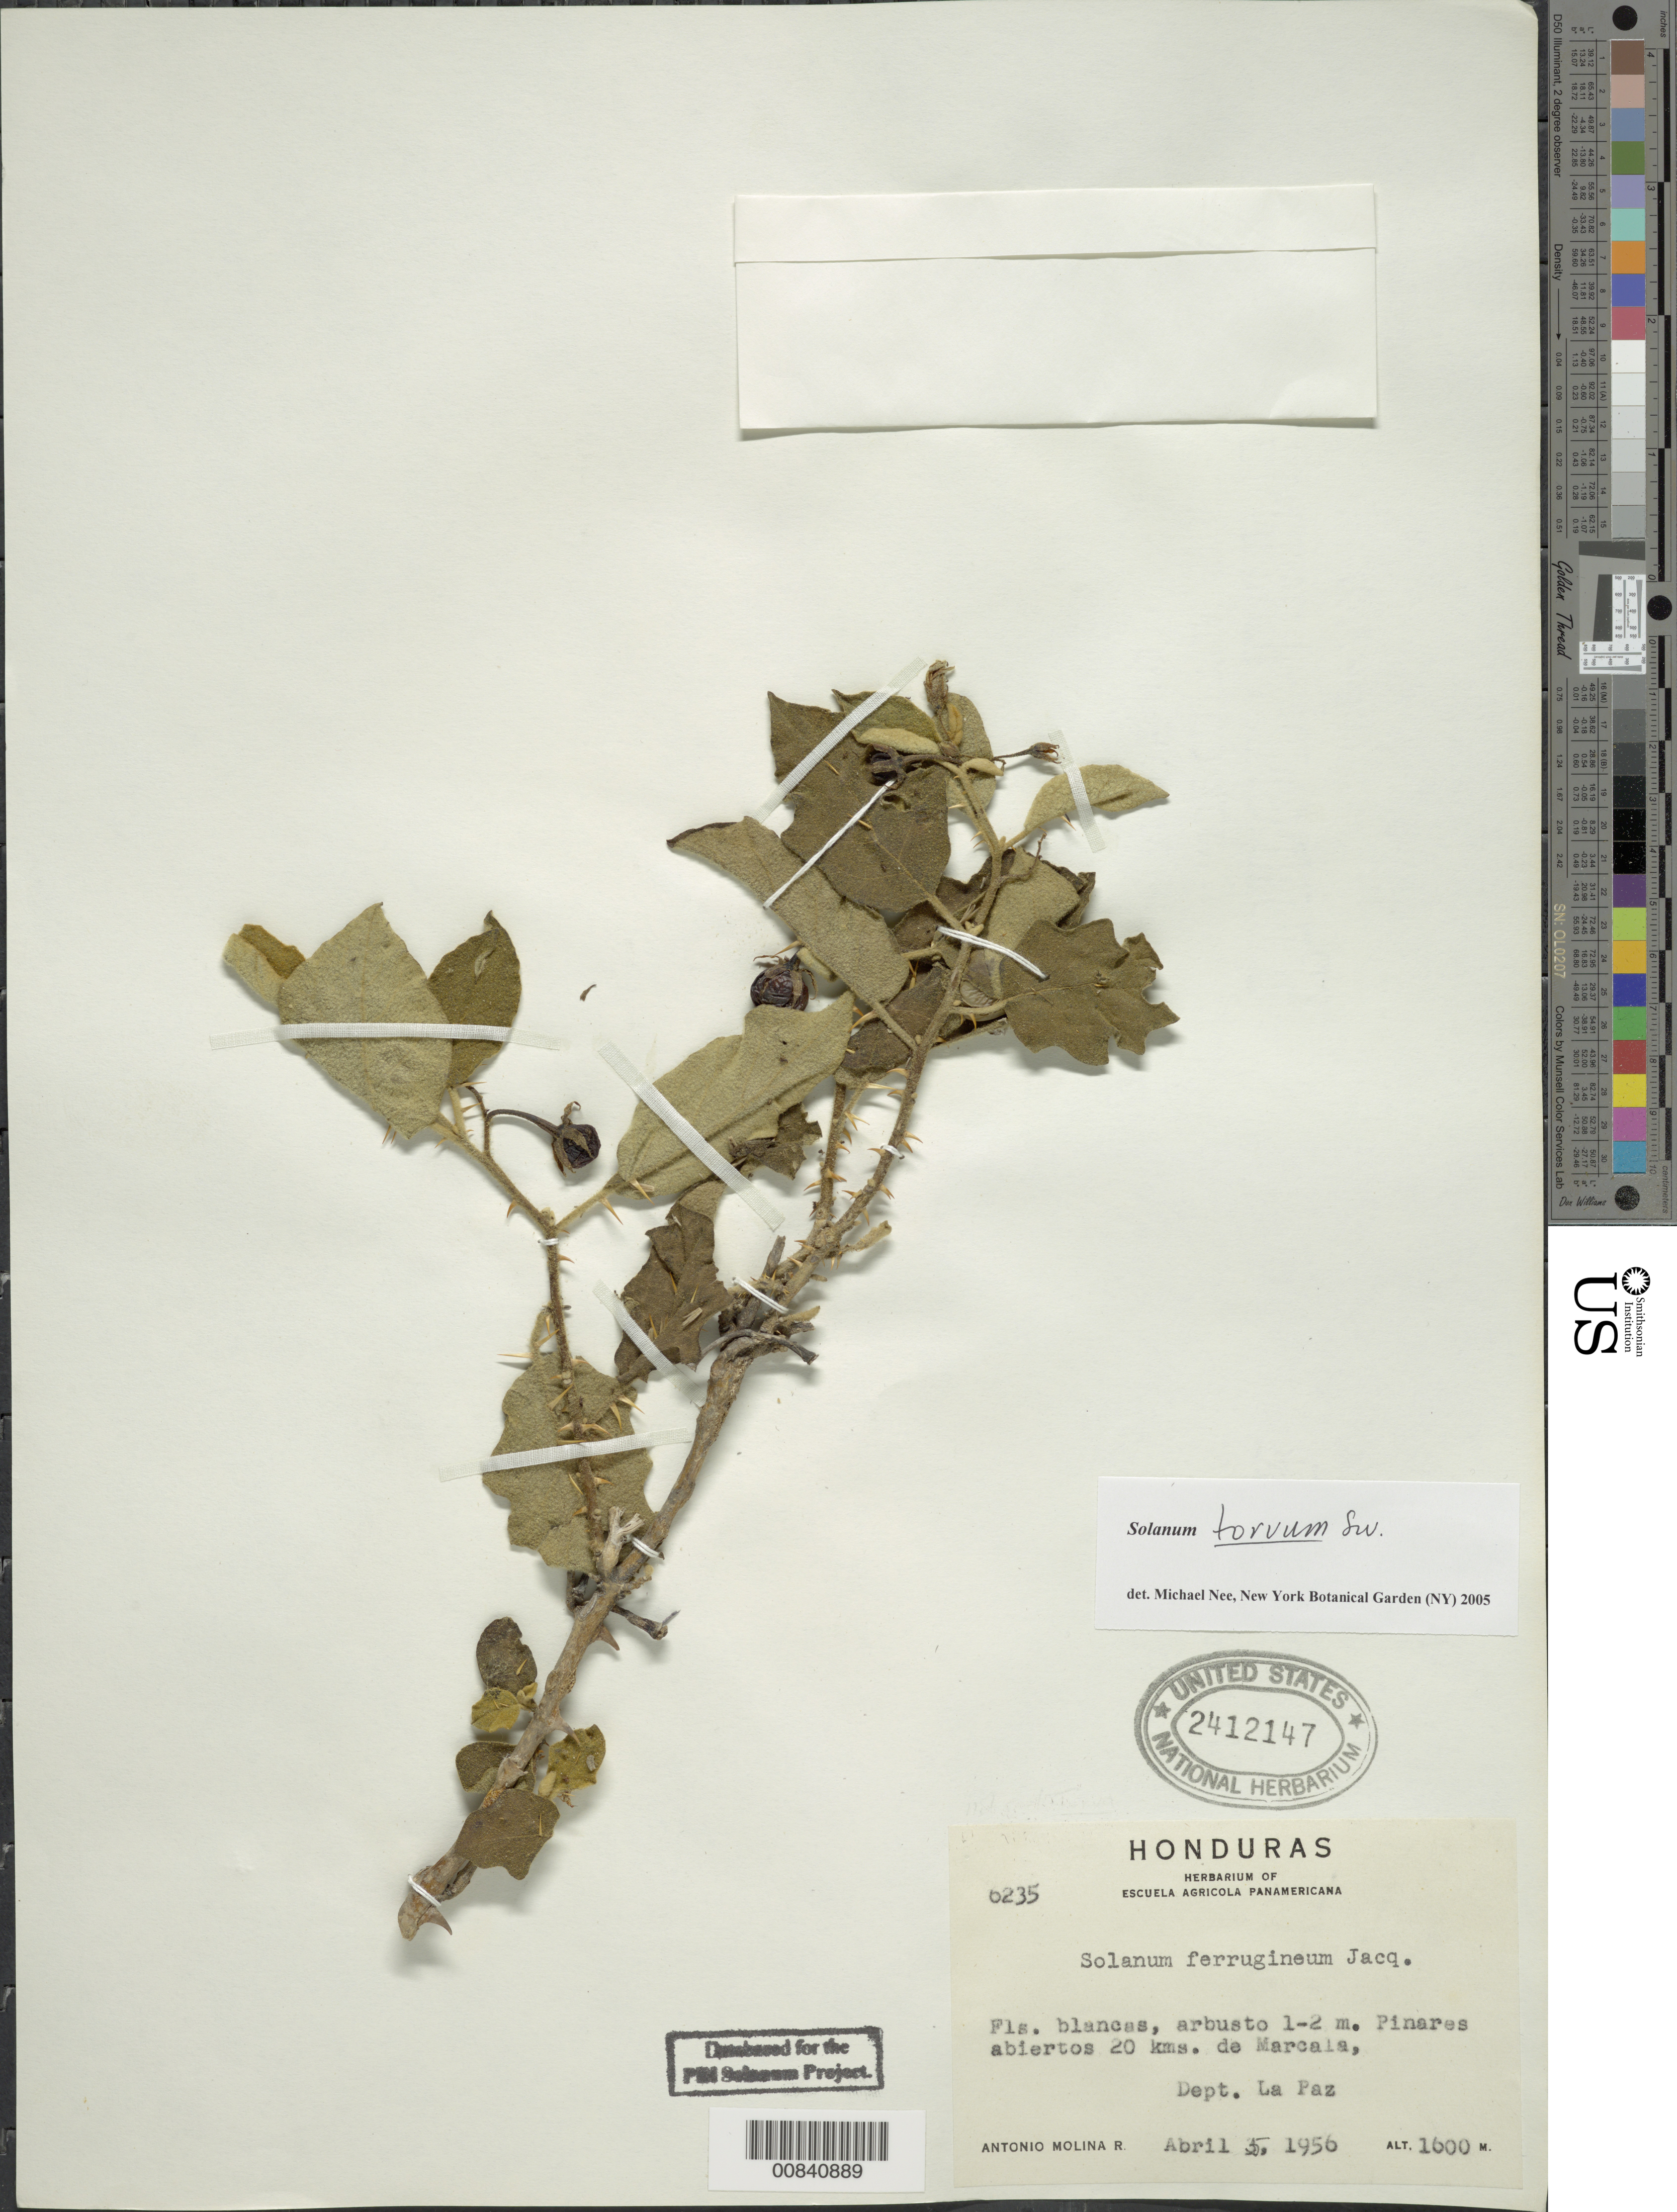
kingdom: Plantae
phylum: Tracheophyta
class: Magnoliopsida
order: Solanales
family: Solanaceae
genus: Solanum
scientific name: Solanum torvum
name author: Sw.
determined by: Nee, Michael H.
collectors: A. Molina R.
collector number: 6235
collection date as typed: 5 Apr 1956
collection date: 1956-04-05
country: Honduras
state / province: La Paz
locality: Pinares abiertos 20 kms. de Marcala.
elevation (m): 1600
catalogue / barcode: US 2412147